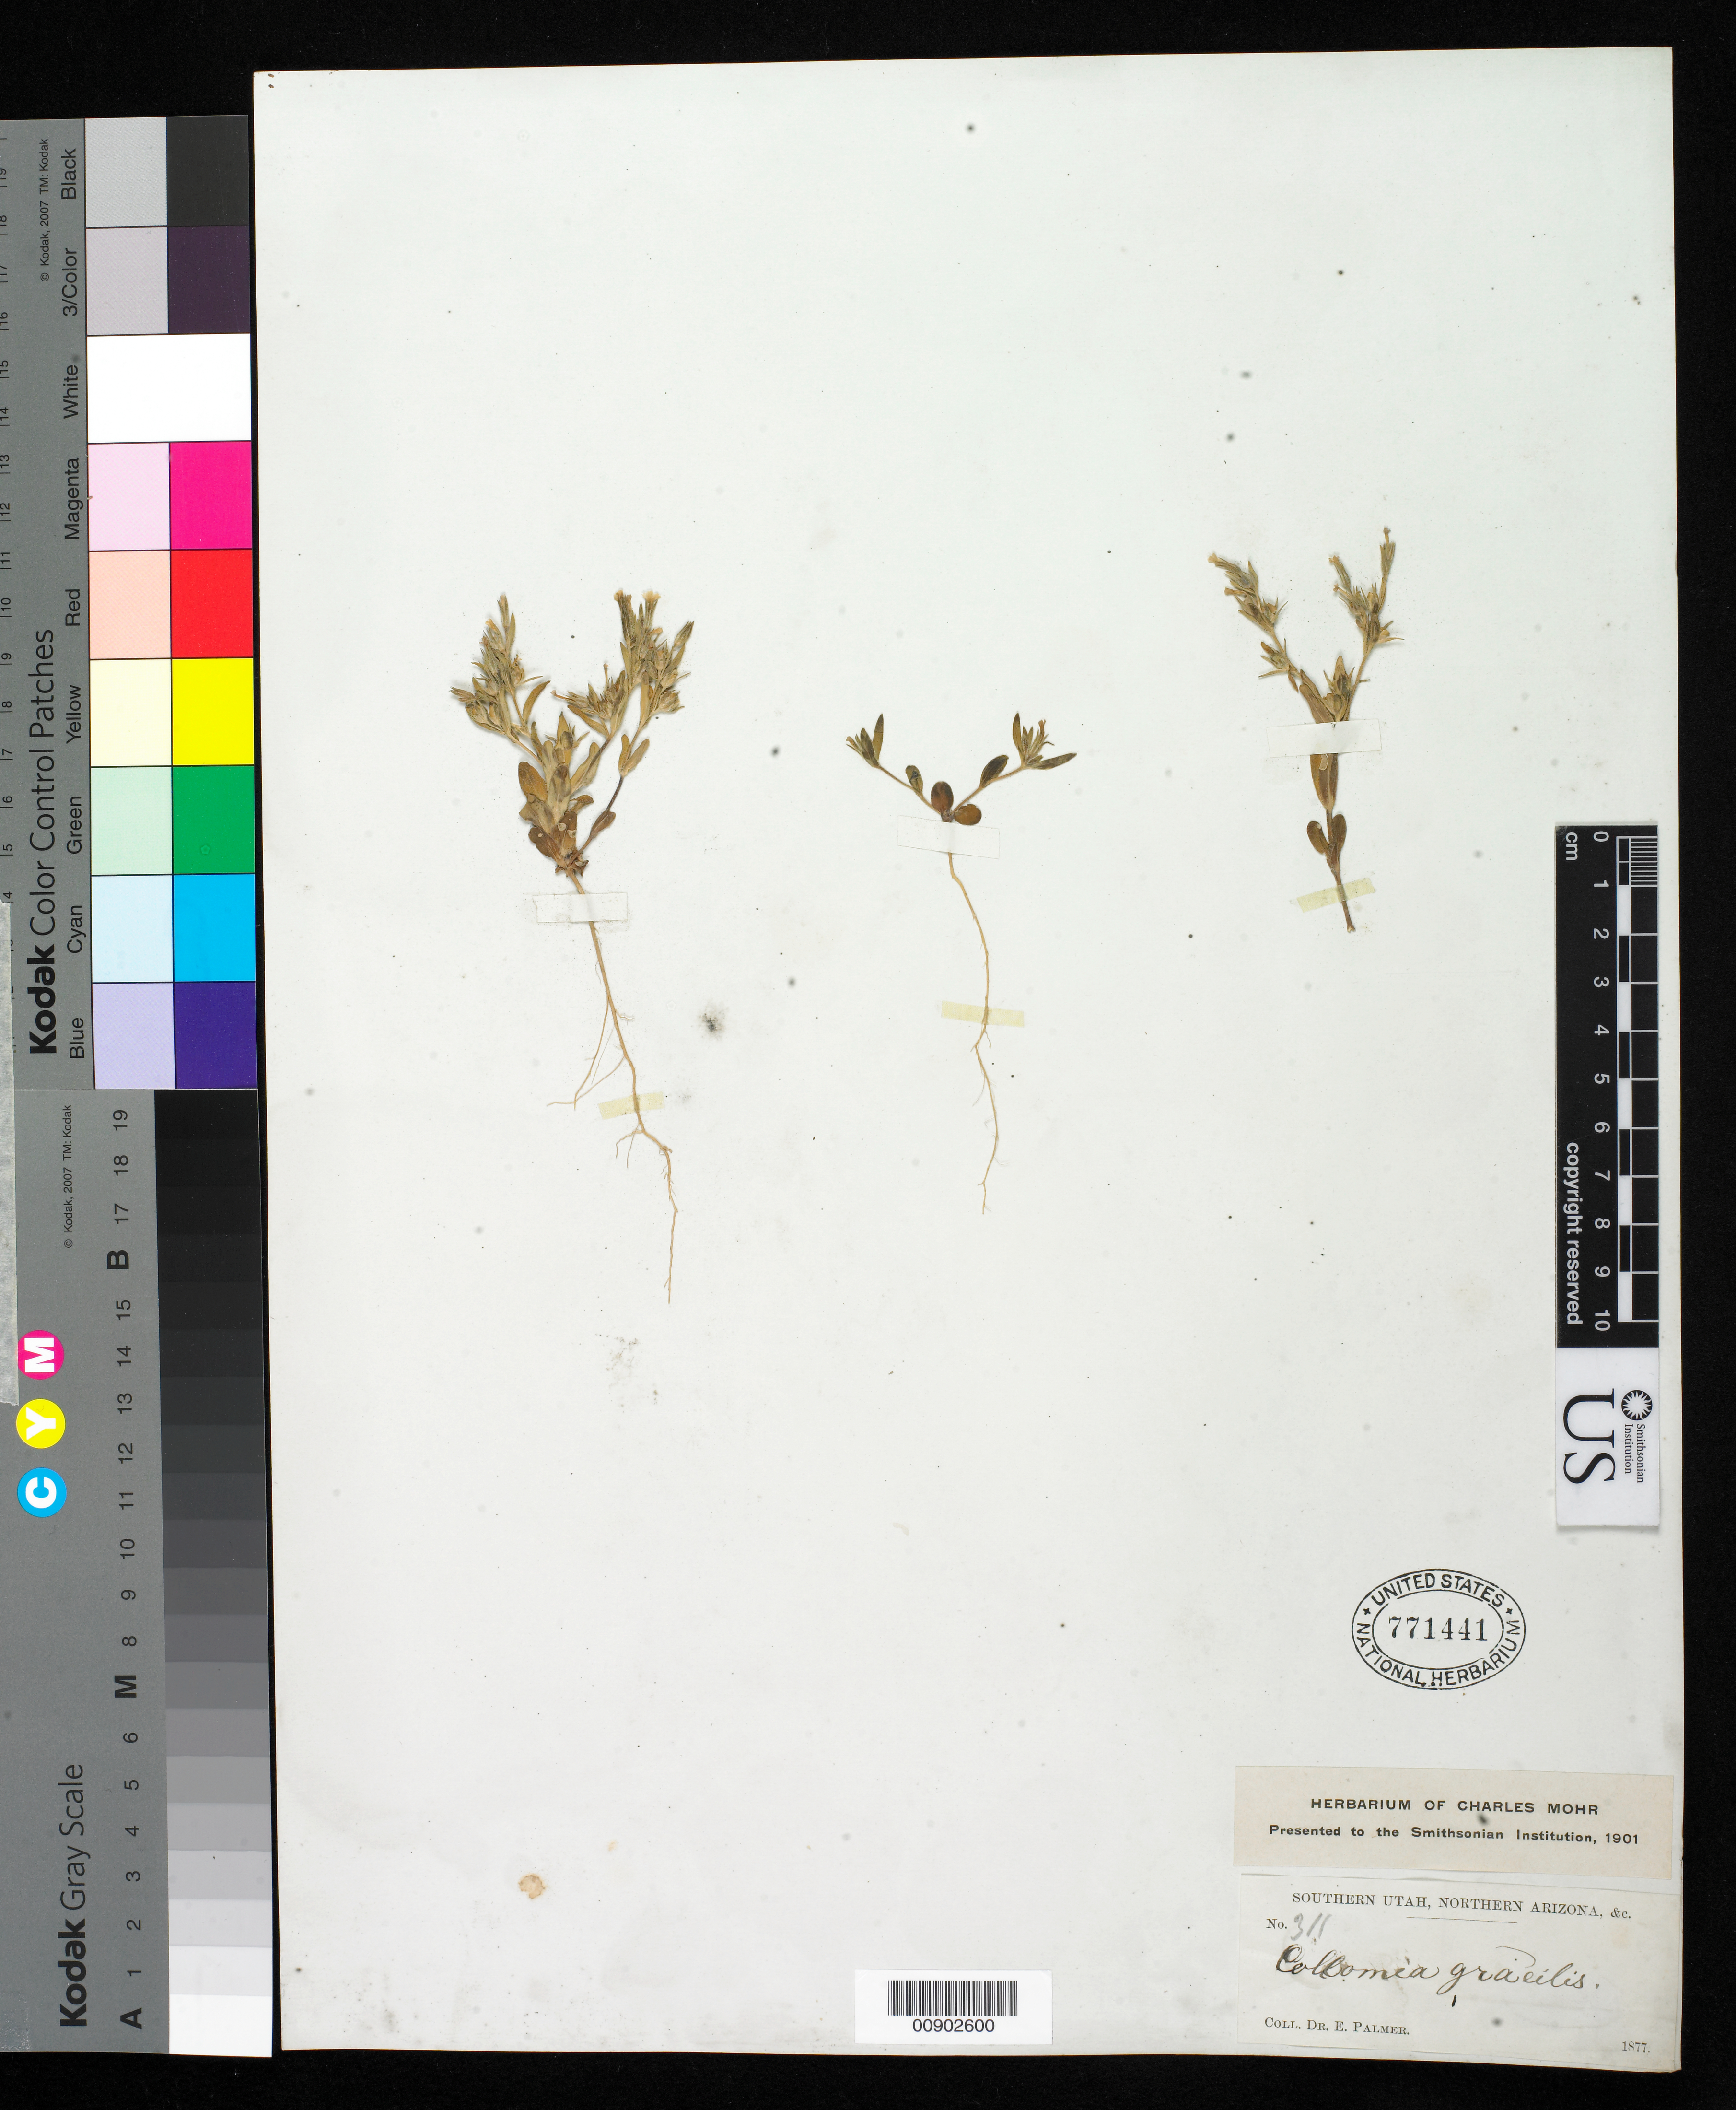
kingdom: Plantae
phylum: Tracheophyta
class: Magnoliopsida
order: Ericales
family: Polemoniaceae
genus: Collomia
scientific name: Collomia gracilis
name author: (Douglas ex Hook.) Douglas ex Benth.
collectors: E. Palmer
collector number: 311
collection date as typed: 1877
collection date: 1877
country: United States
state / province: Arizona / Utah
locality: Southern Utah, Northern Arizona, & c.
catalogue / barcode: US 771441